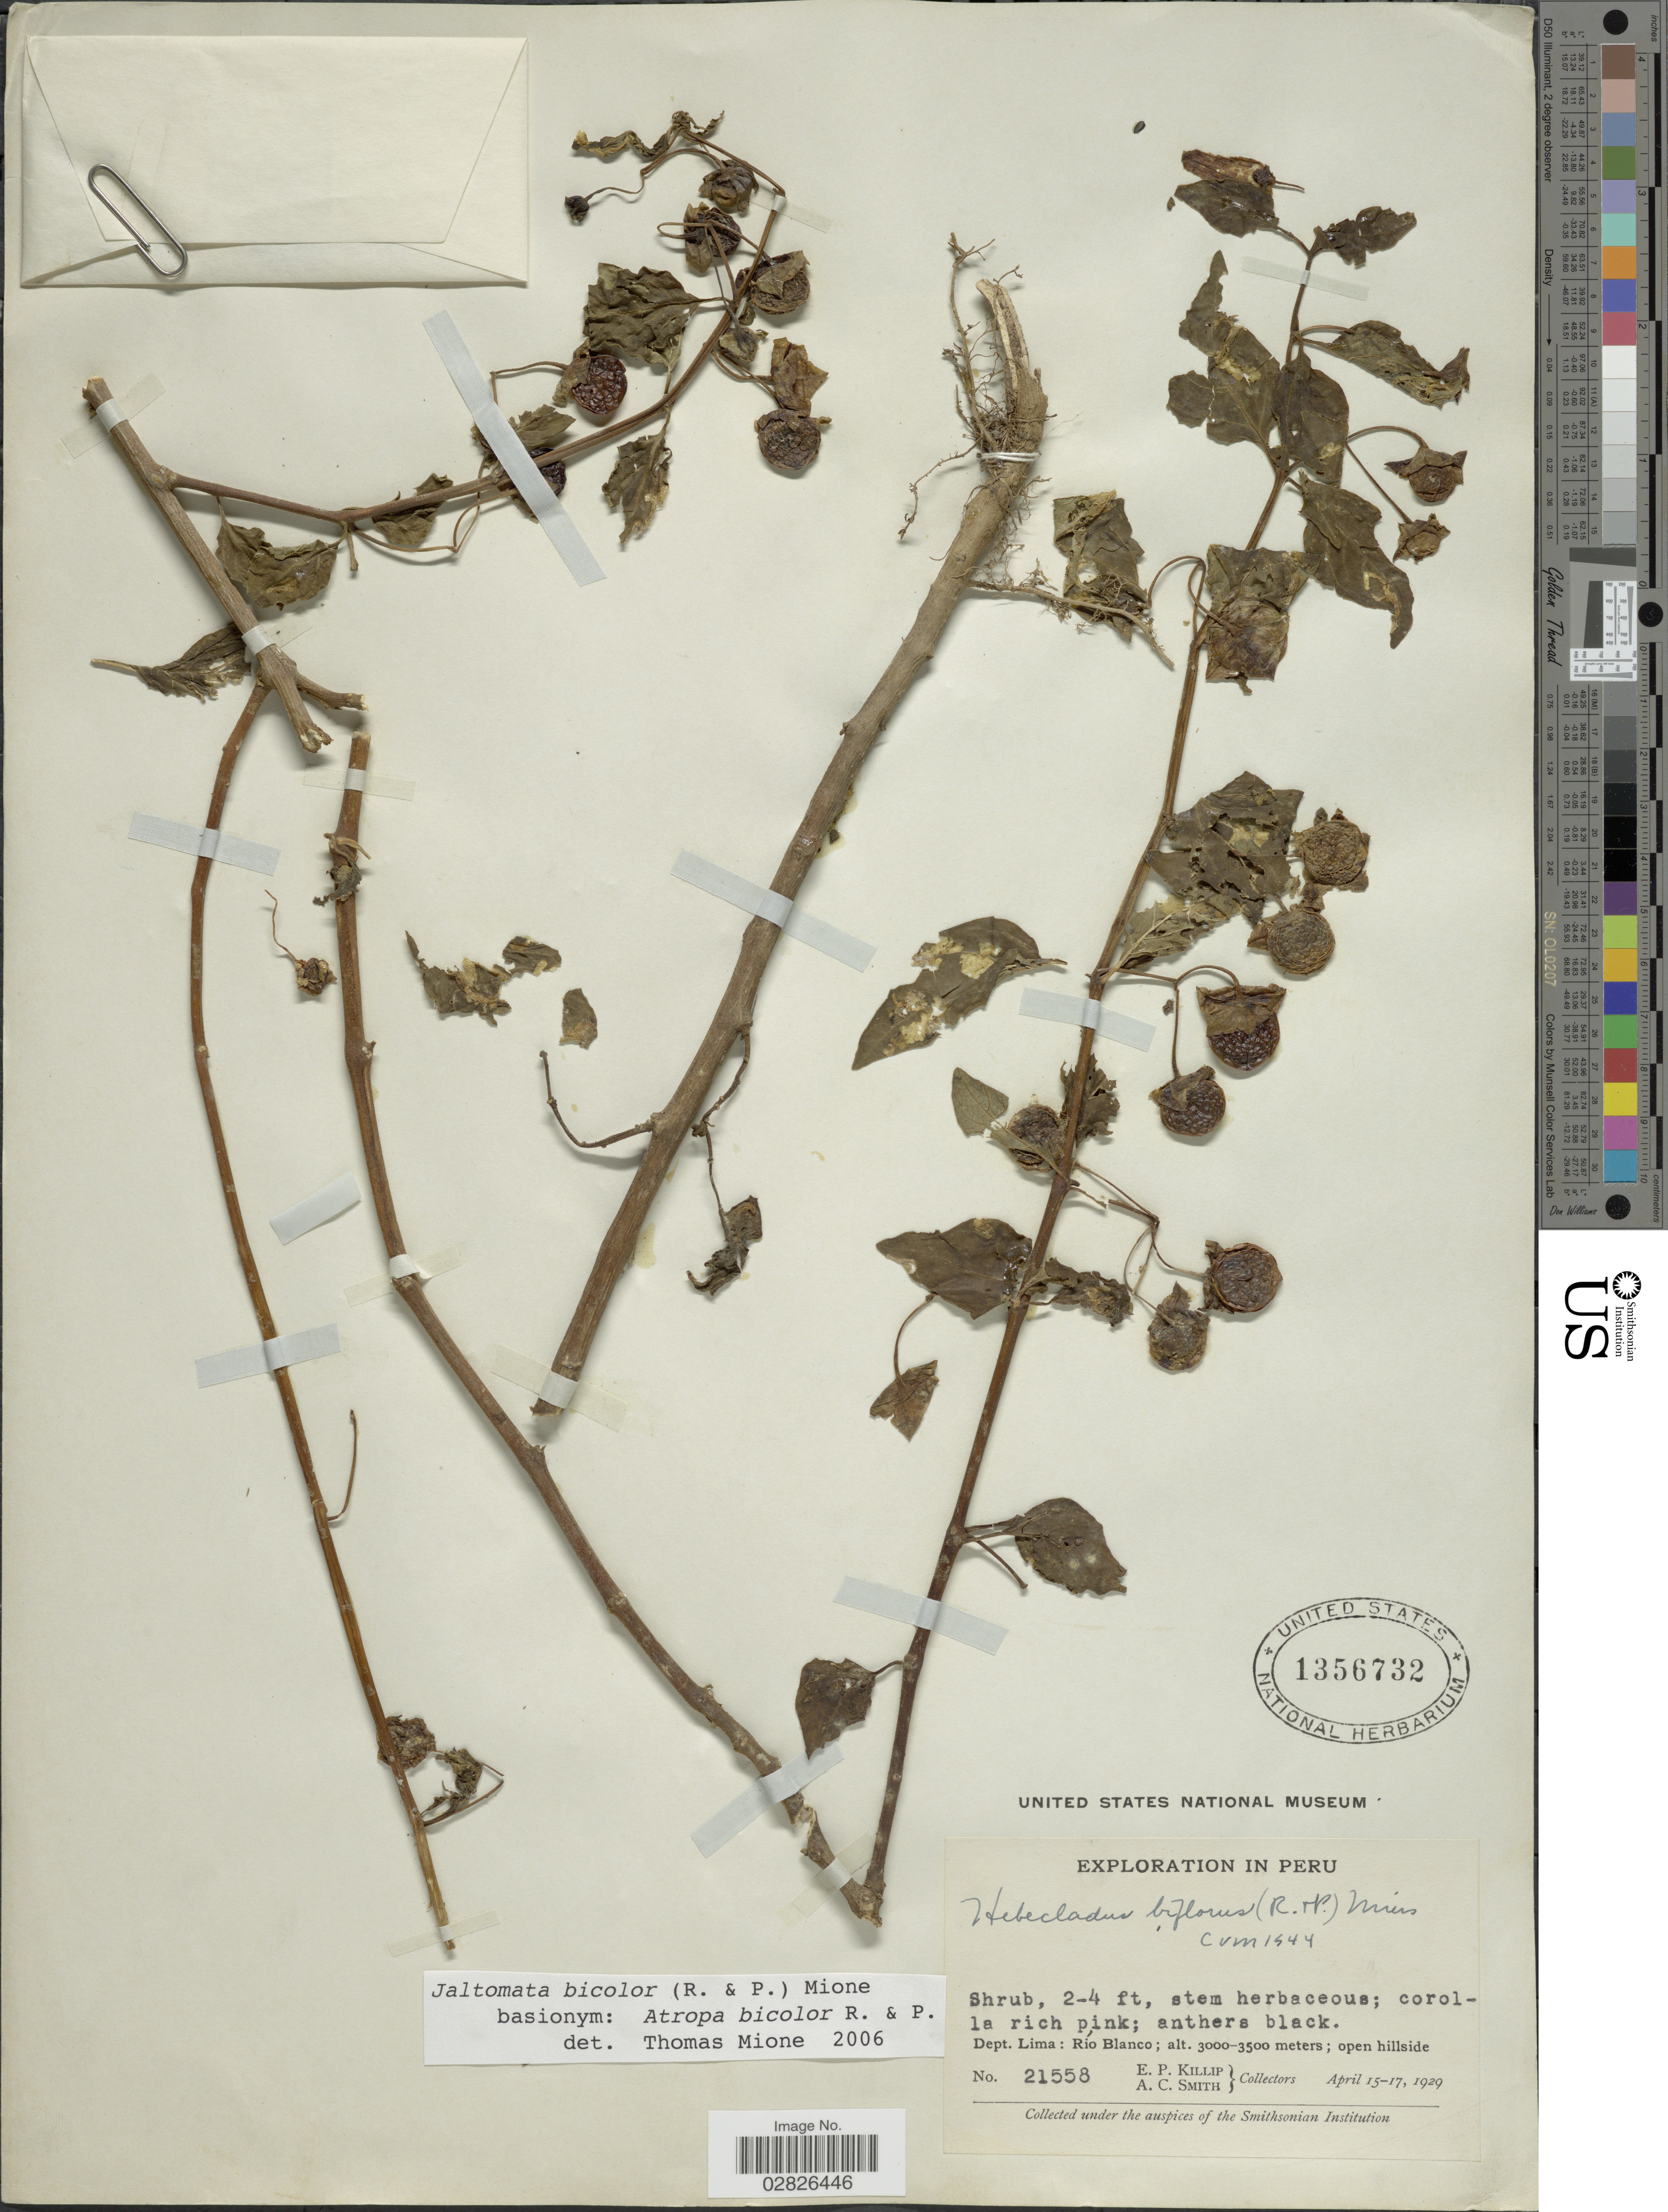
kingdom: Plantae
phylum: Tracheophyta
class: Magnoliopsida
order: Solanales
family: Solanaceae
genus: Jaltomata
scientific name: Jaltomata bicolor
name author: (Ruiz & Pav.) Mione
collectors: E. P. Killip & A. C. Smith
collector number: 21558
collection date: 1929-04-15/1929-04-17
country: Peru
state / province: Lima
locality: Dept. Lima, Río Blanco.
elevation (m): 3000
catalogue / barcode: US 1356732